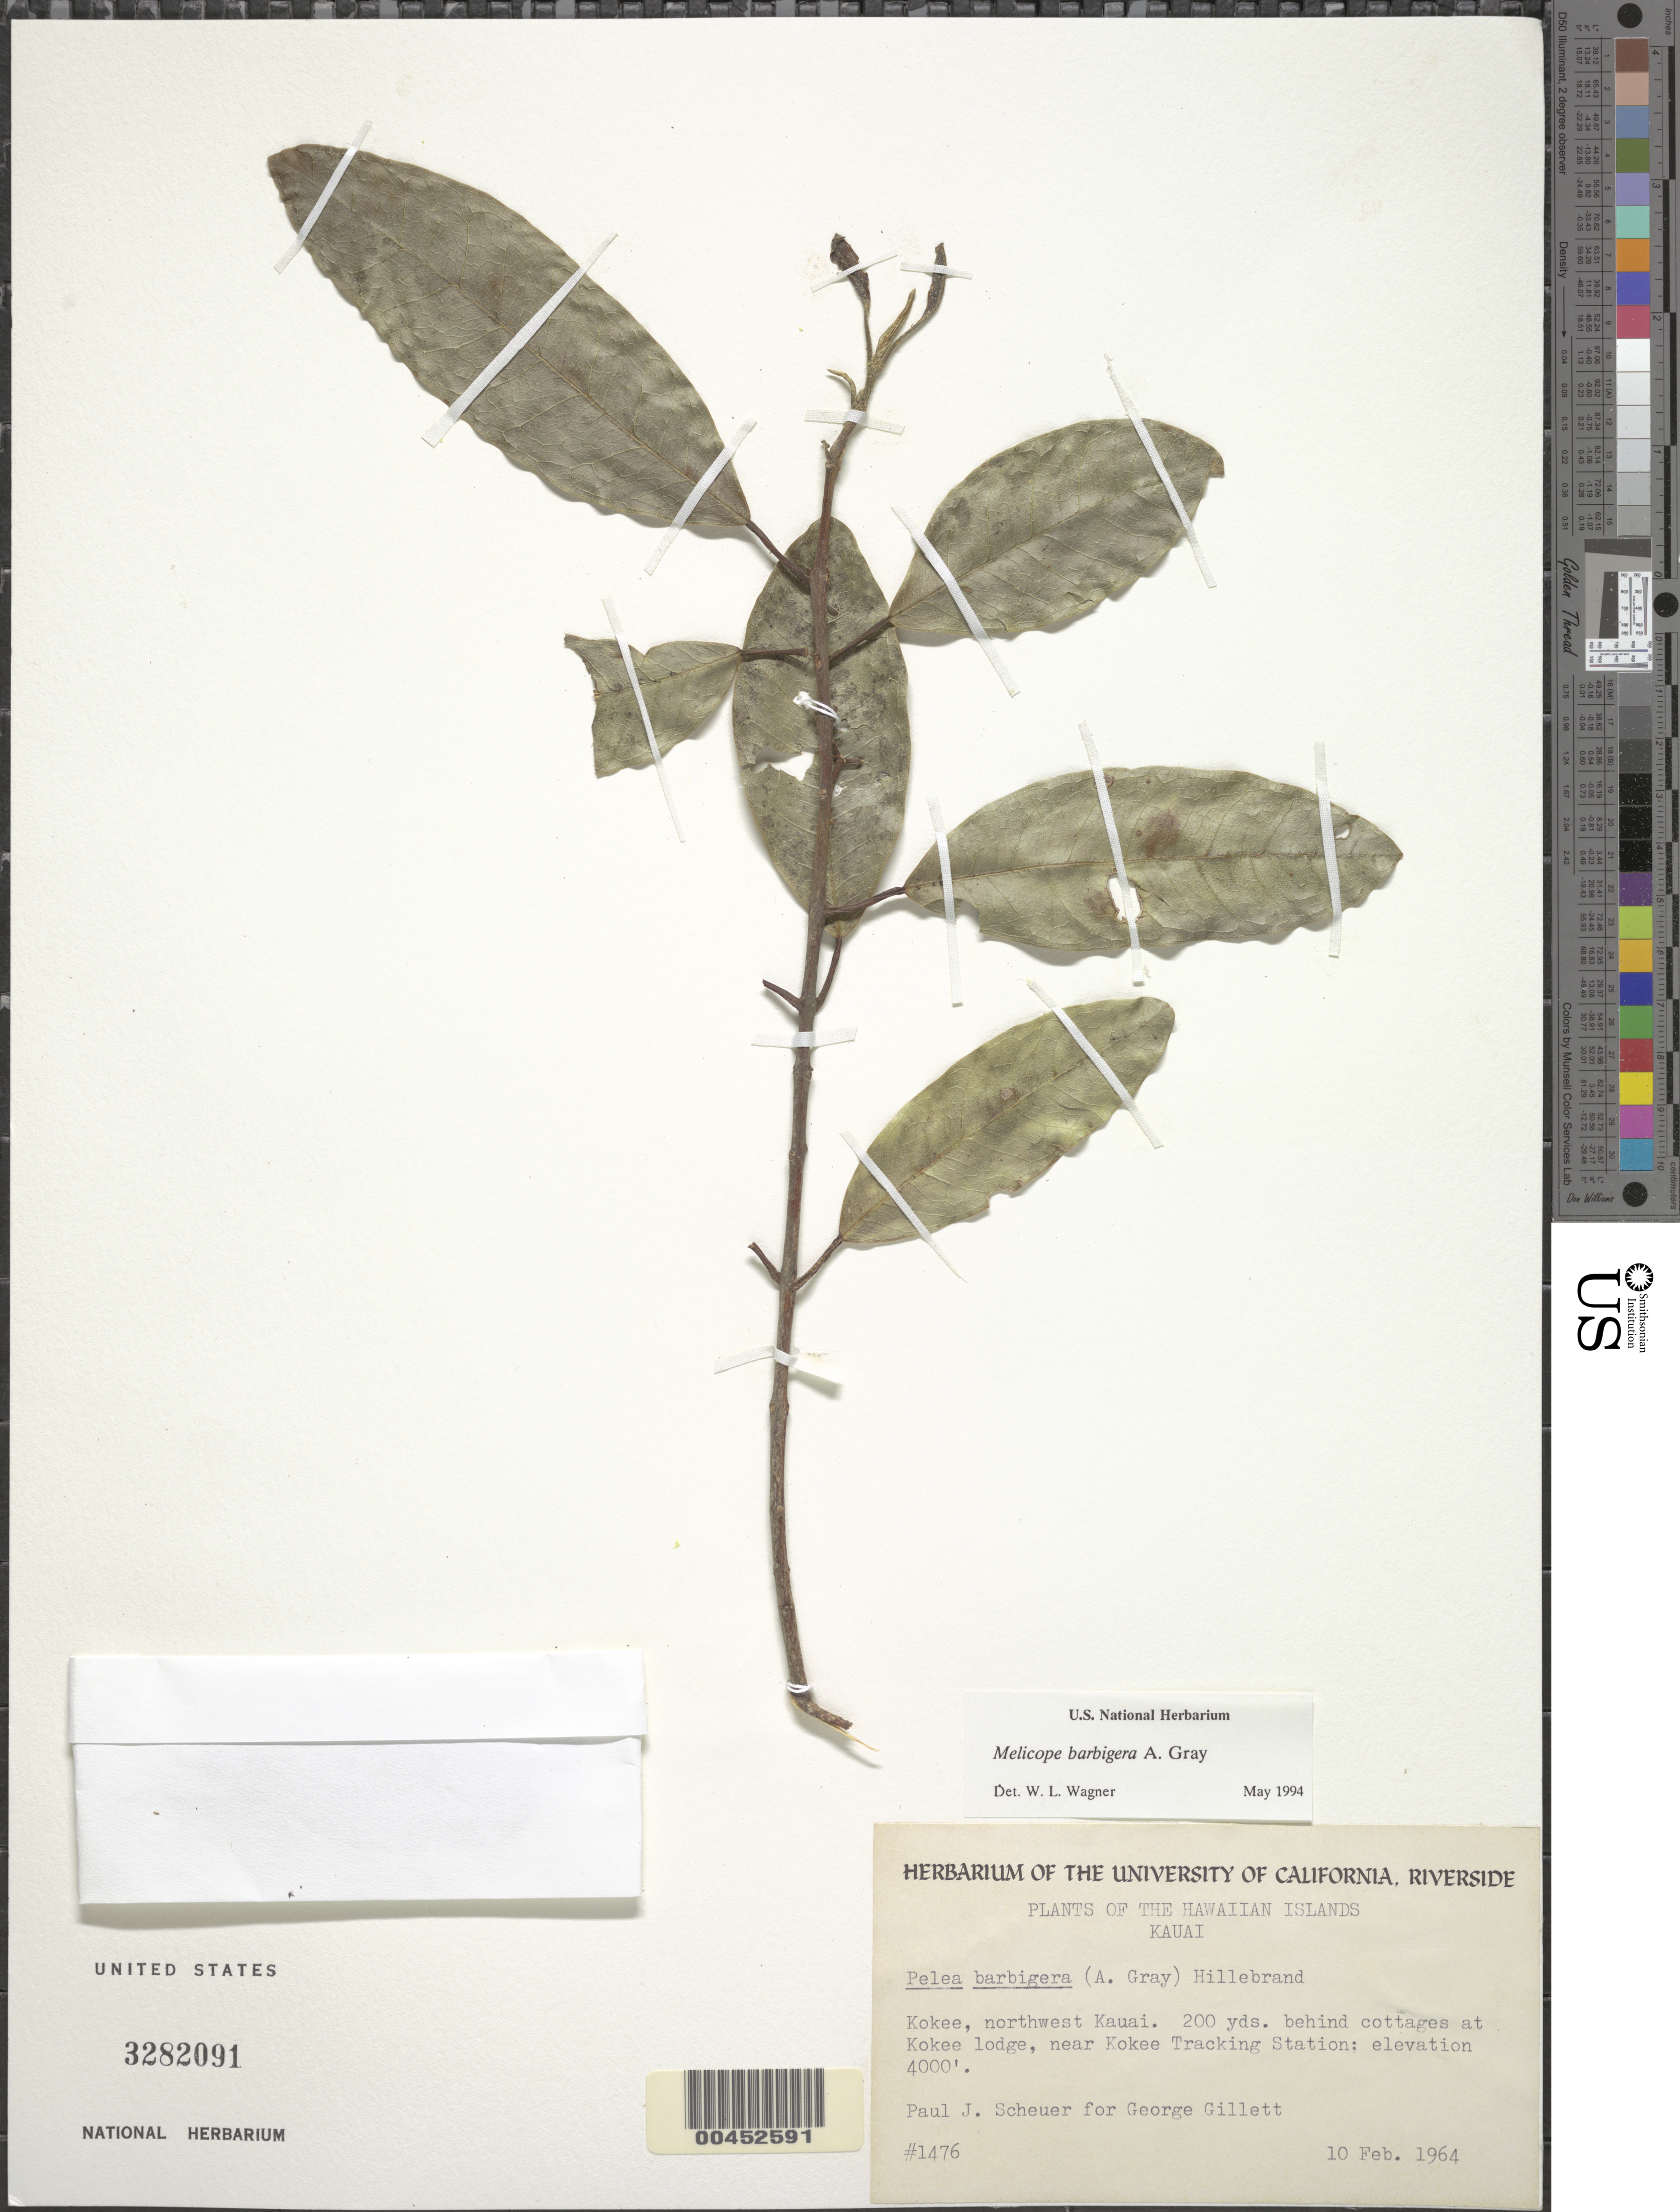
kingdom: Plantae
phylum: Tracheophyta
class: Magnoliopsida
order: Sapindales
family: Rutaceae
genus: Melicope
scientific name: Melicope barbigera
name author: A. Gray in Wilkes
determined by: Wagner, W. L., (BOT), Smithsonian Institution - National Museum of Natural History (UNITED STATES)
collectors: P. Scheuer & G. Gillett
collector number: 1476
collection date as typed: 10 Feb 1964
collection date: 1964-02-10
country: United States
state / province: Hawaii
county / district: Kauai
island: Kaua'i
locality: Kokee, northwest Kauai, 200 yds behind cottages at Kokee lodge, near Kokee Tracking Station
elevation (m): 1219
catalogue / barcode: US 3282091